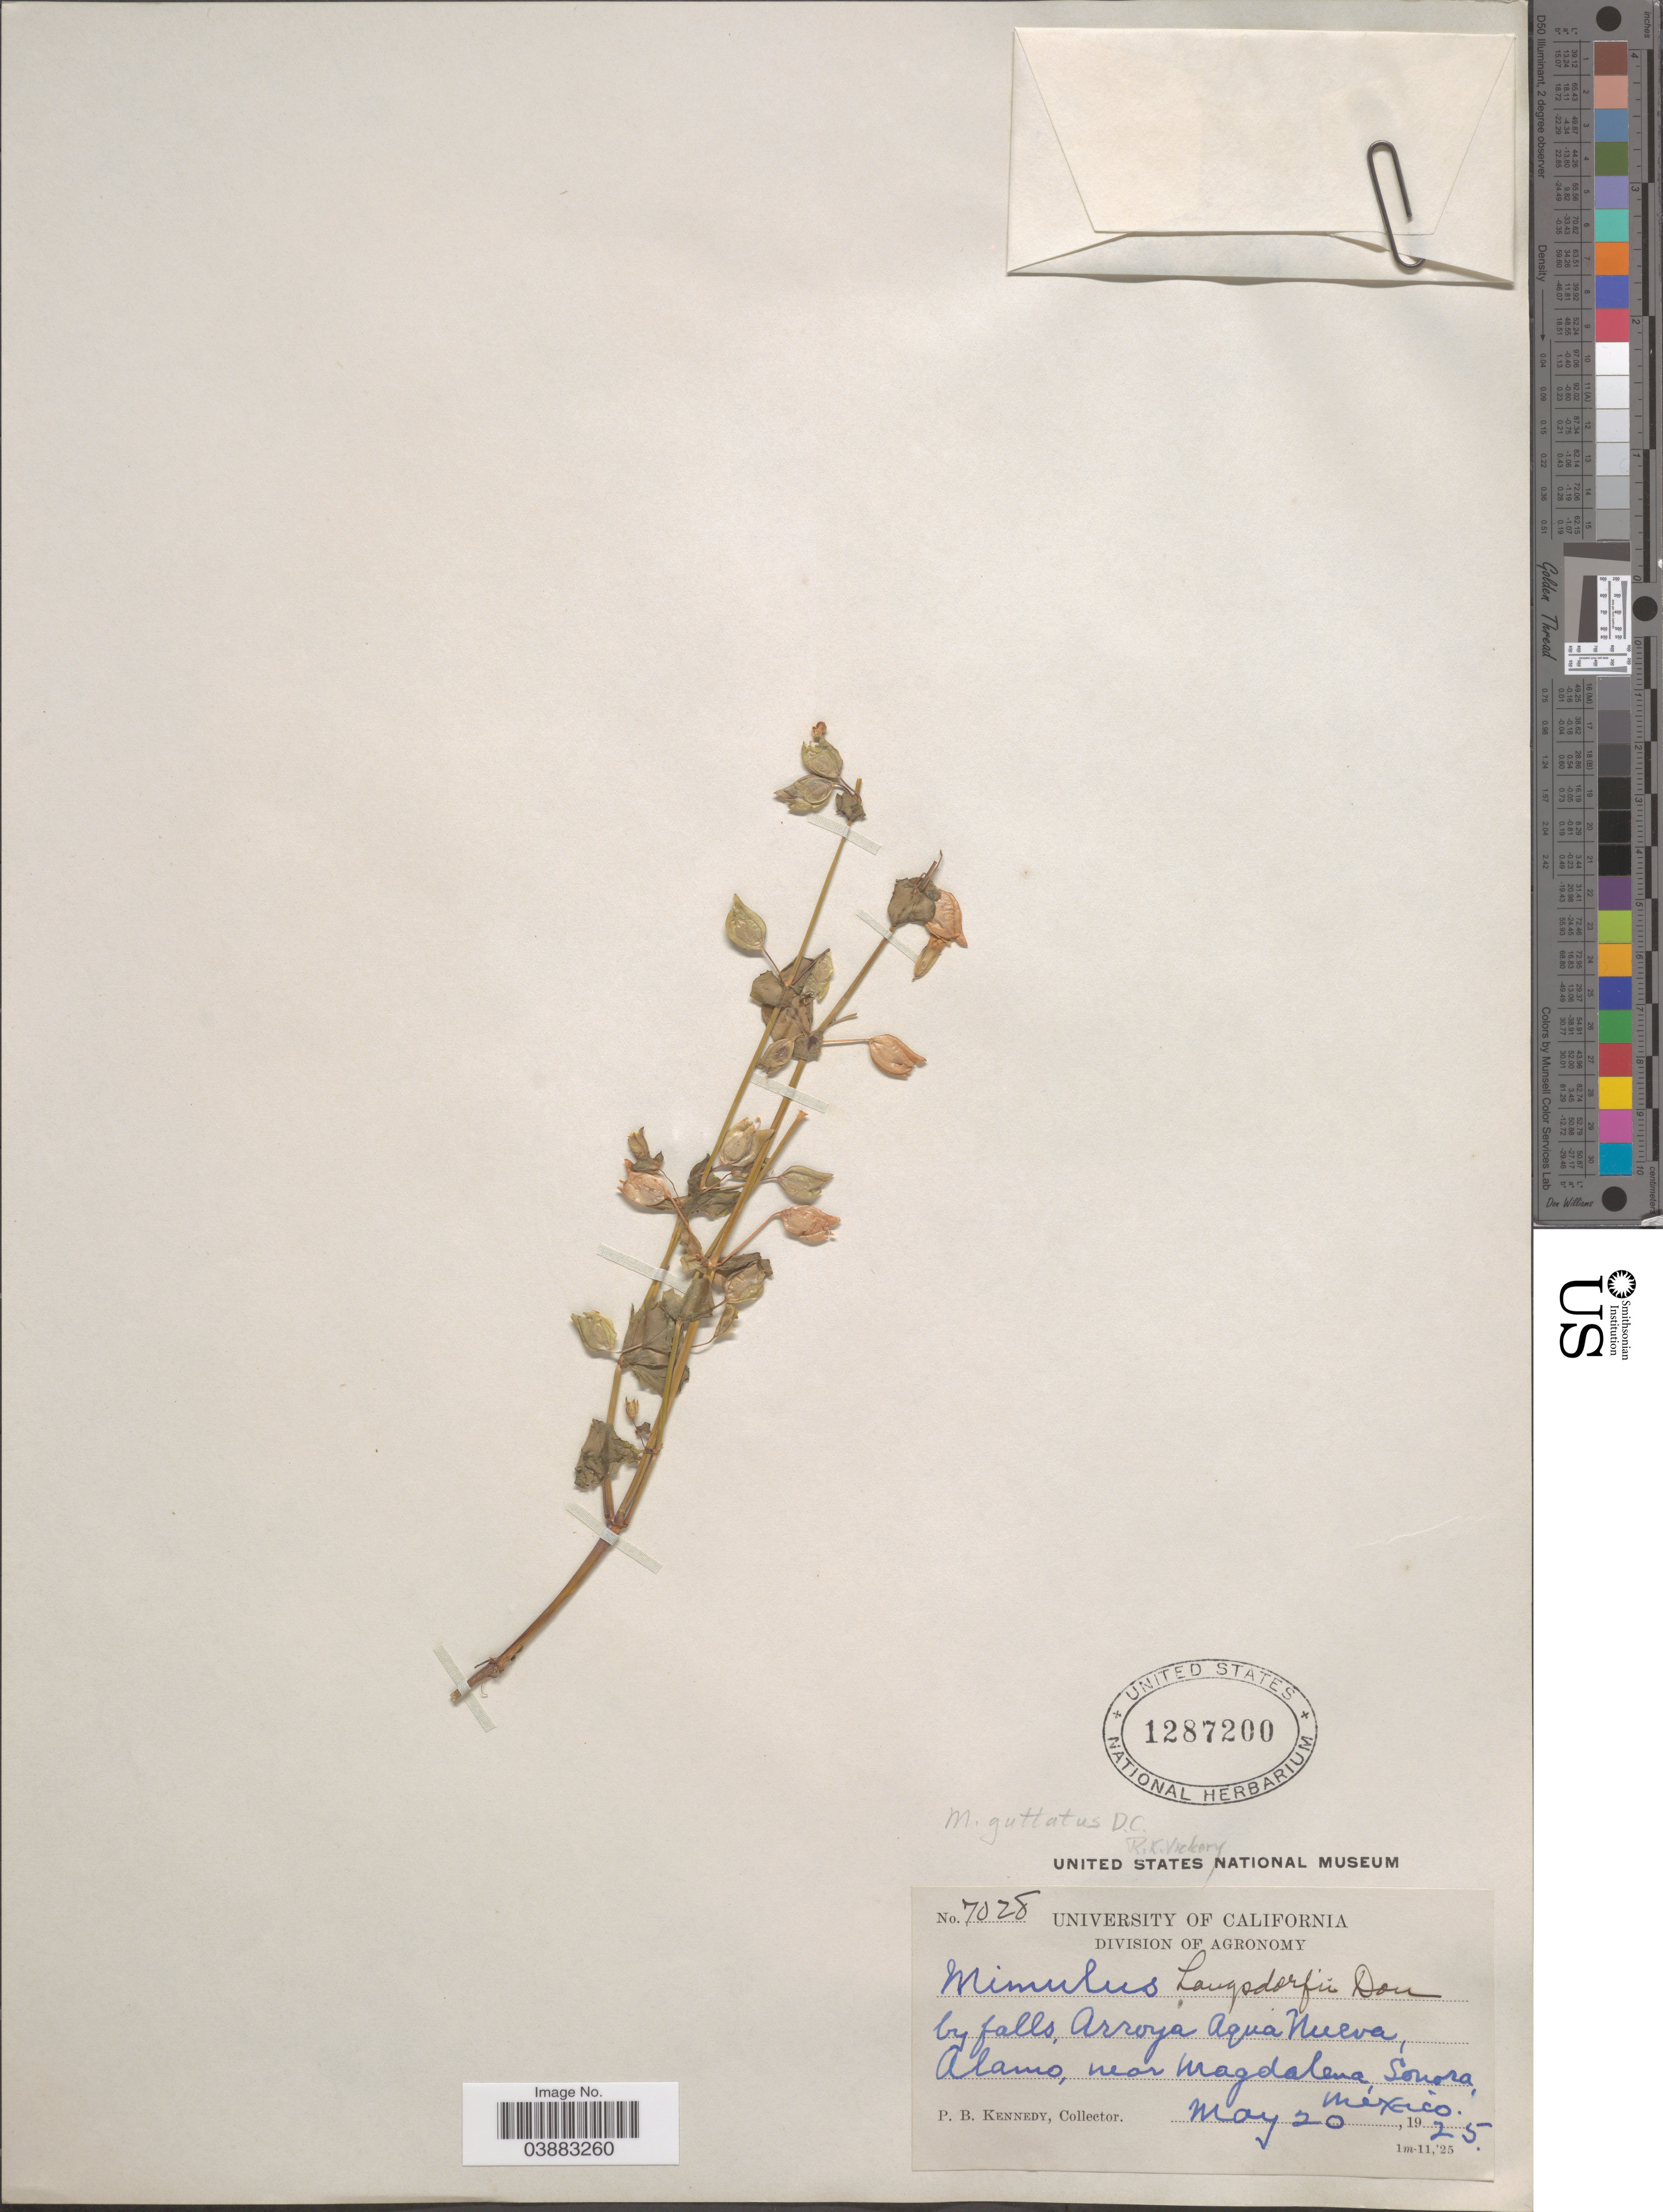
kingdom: Plantae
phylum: Tracheophyta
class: Magnoliopsida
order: Lamiales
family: Phrymaceae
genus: Mimulus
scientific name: Mimulus guttatus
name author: DC.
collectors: P. B. Kennedy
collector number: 7028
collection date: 1925-05-20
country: Mexico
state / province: Sonora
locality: By falls, Arroya Aqua Nueva, Alamo, near Magdalena.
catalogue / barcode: US 1287200